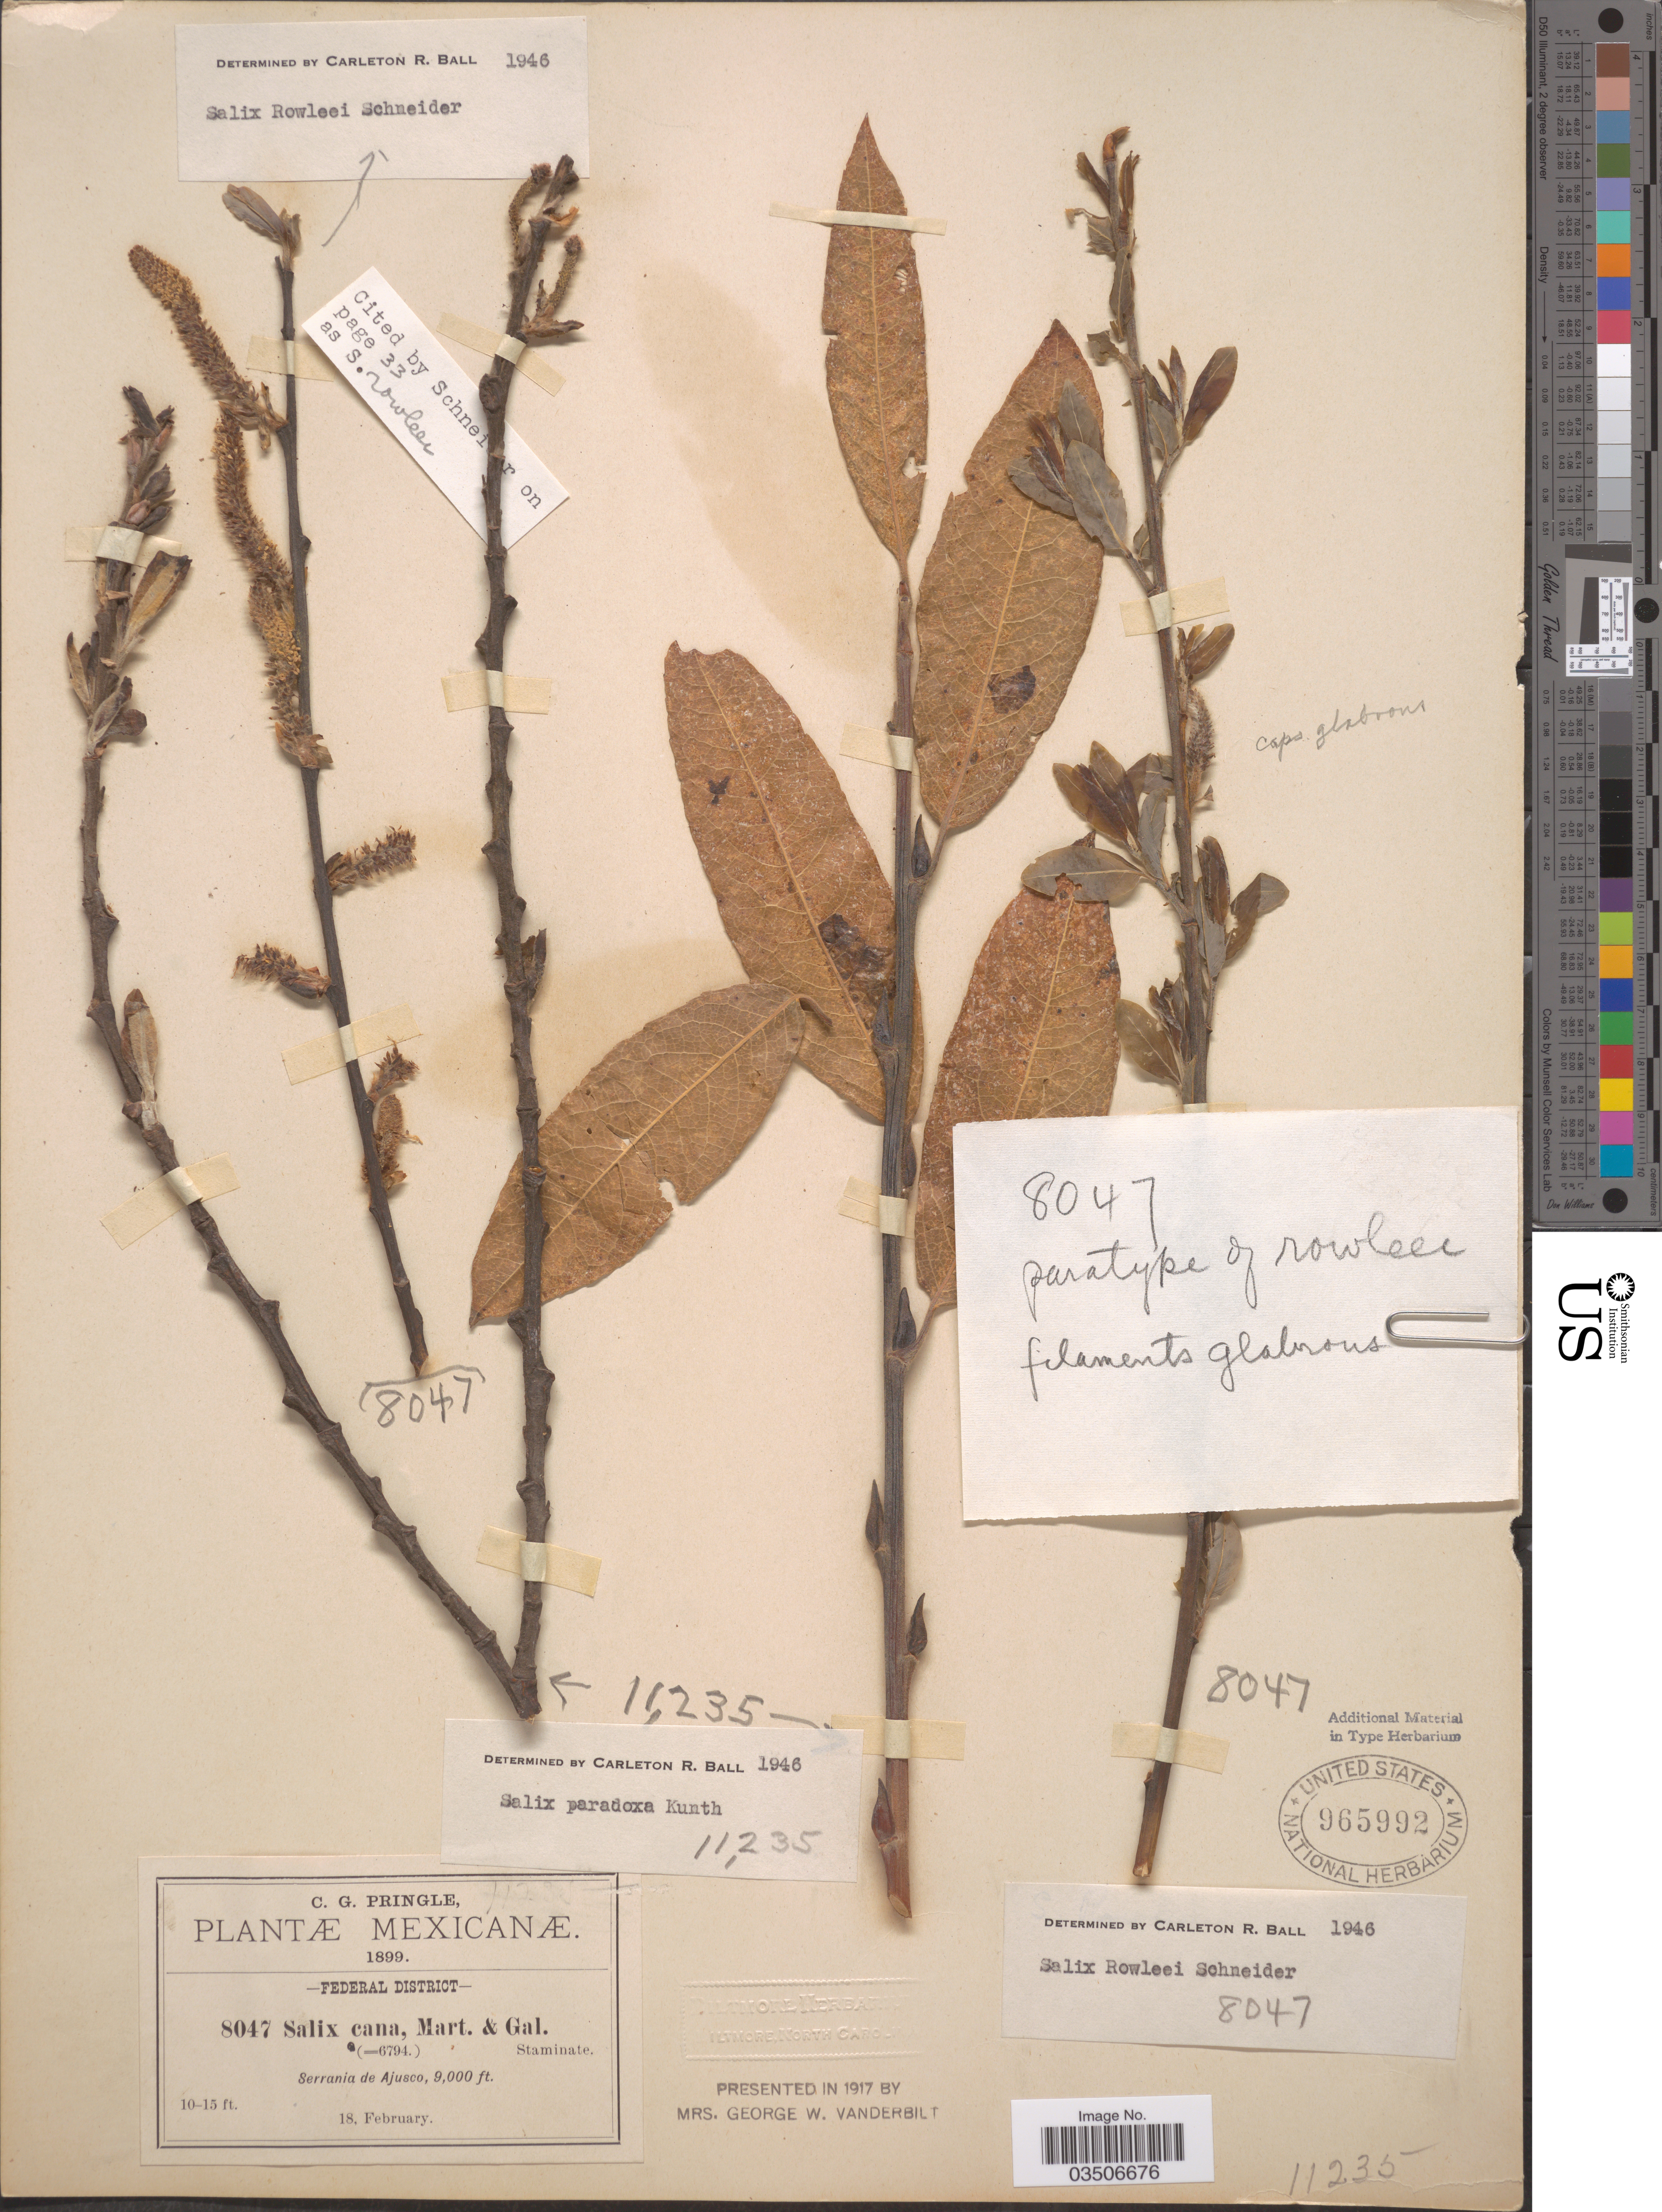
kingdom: Plantae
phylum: Tracheophyta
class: Magnoliopsida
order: Malpighiales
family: Salicaceae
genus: Salix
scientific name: Salix rowleei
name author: C.K. Schneid.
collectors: C. G. Pringle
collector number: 8047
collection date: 1899-02-18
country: Mexico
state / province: Distrito Federal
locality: Federal District. Serrania de Ajusco.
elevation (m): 2743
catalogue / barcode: US 965992